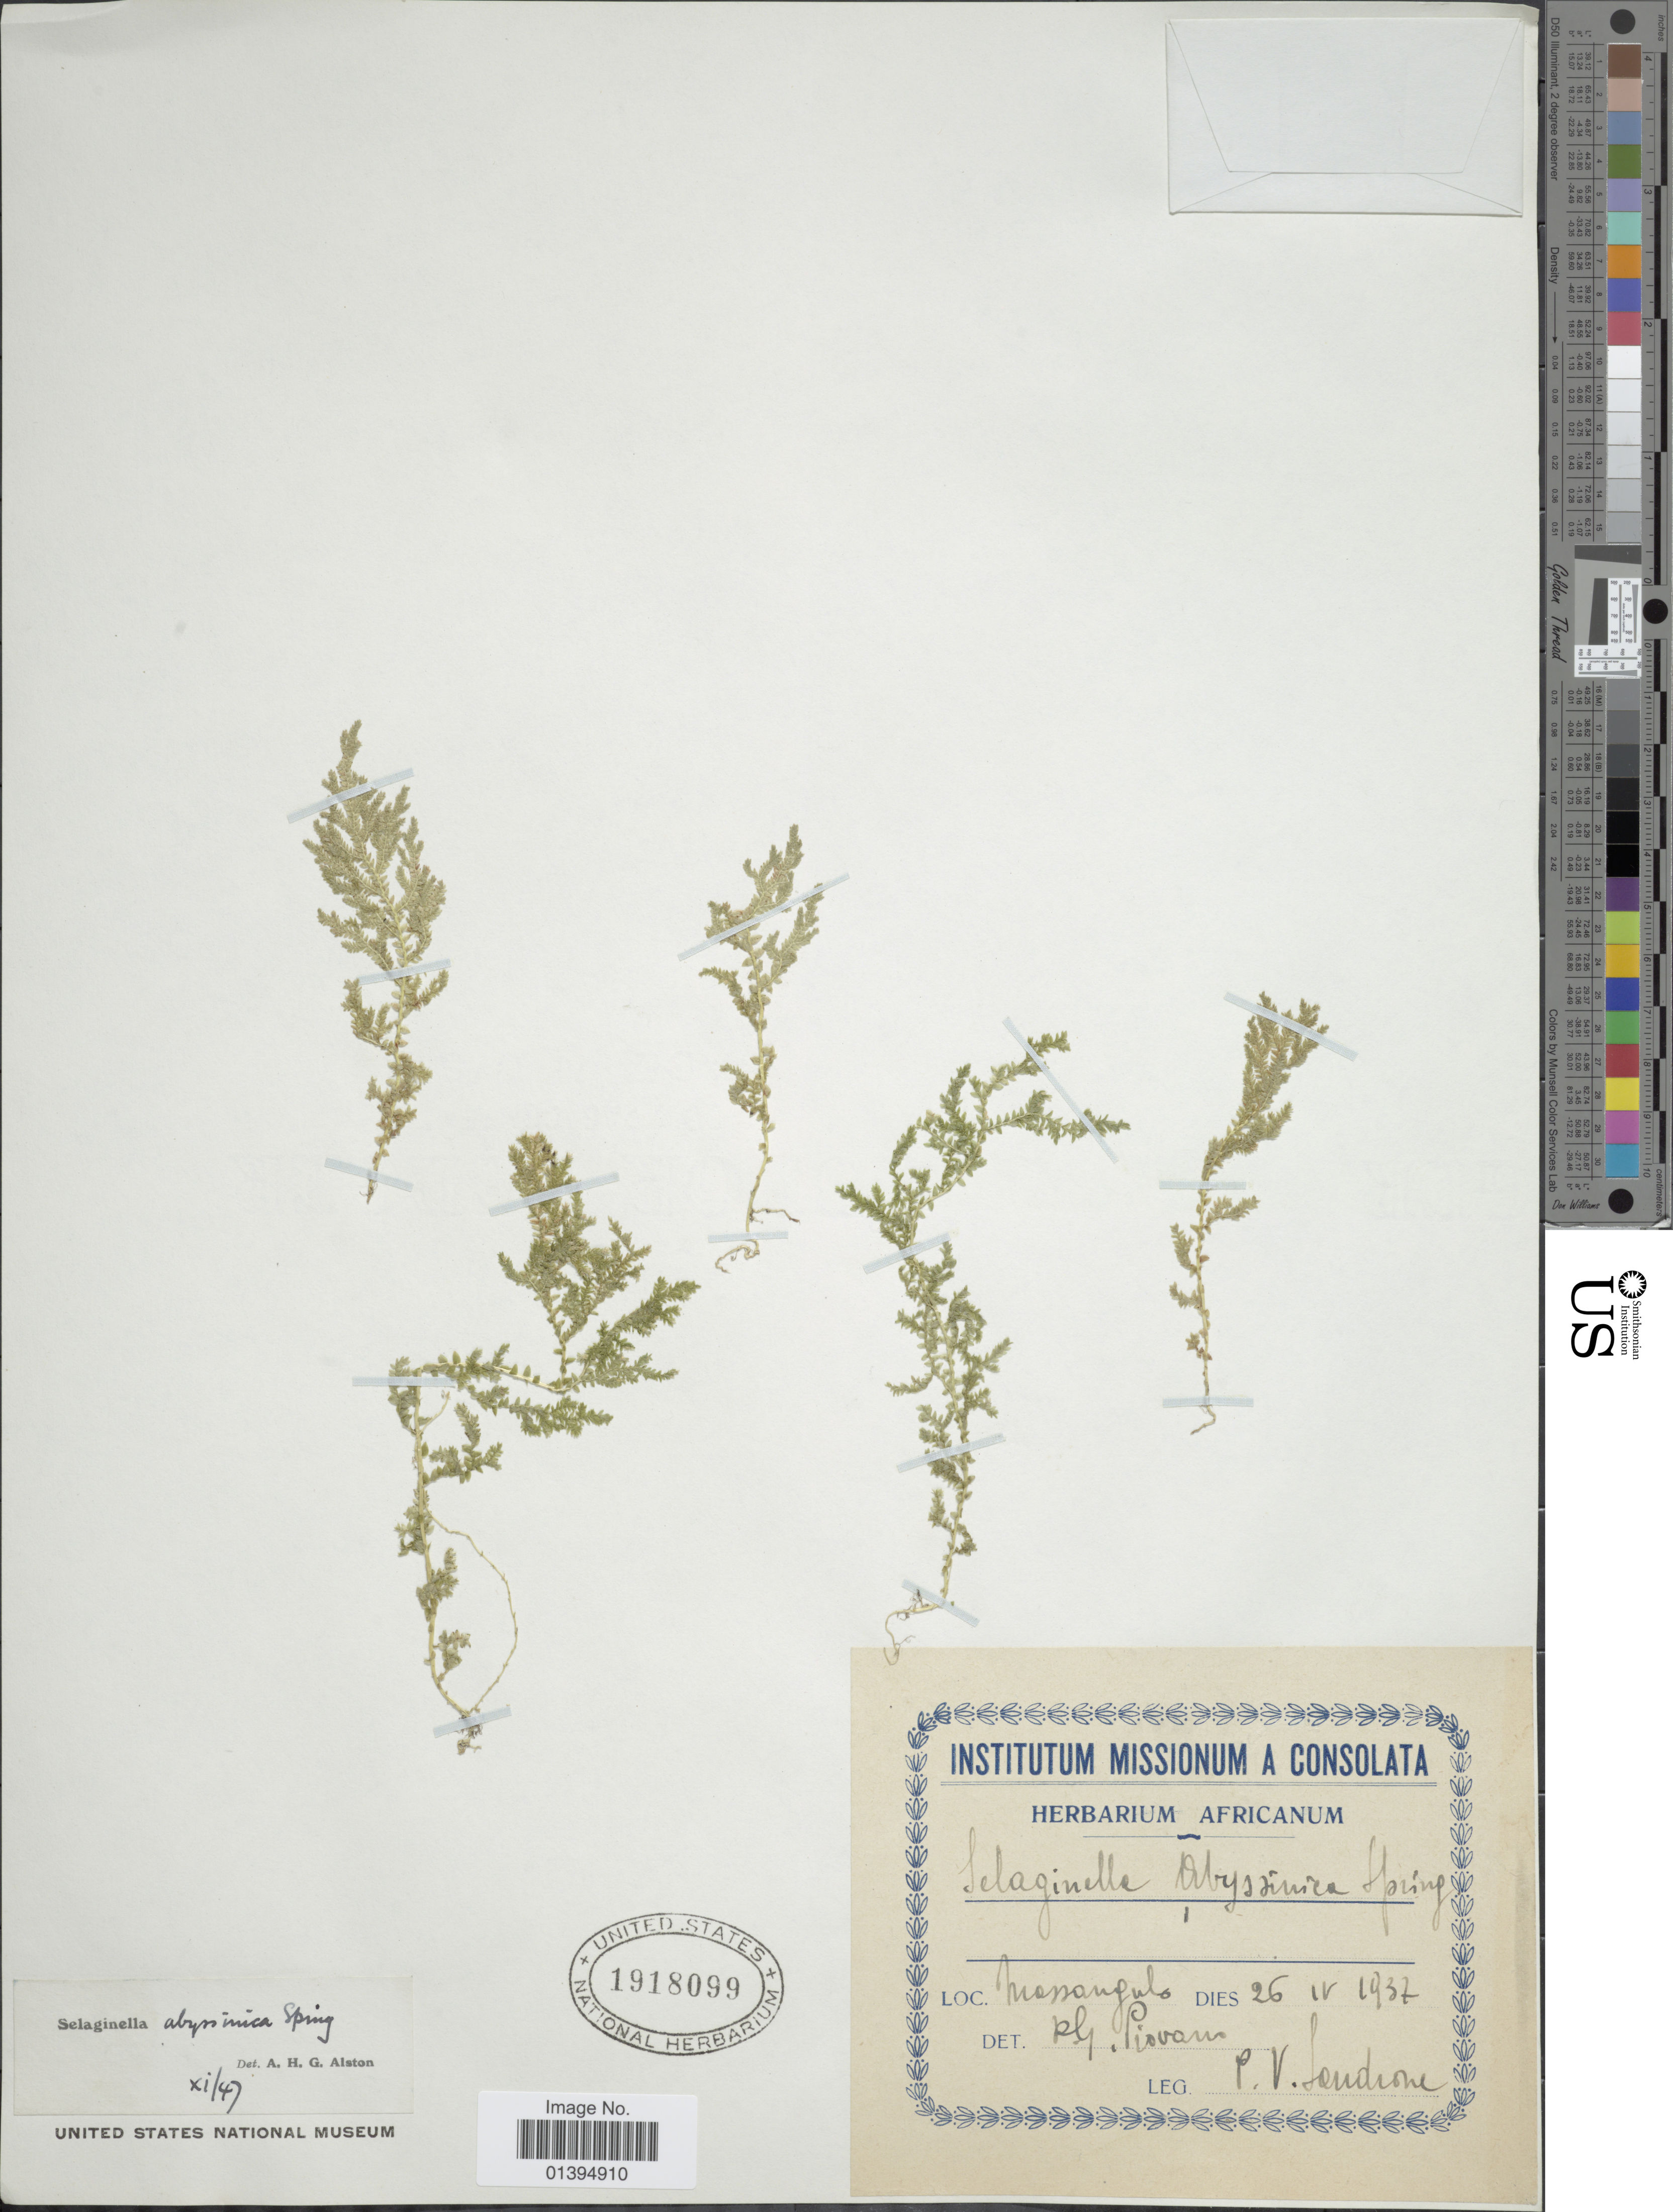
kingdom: Plantae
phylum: Tracheophyta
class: Lycopodiopsida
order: Selaginellales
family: Selaginellaceae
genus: Selaginella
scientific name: Selaginella abyssinica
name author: Spring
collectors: P. Sendrone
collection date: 1937-04-26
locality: Messangulo [interpreted]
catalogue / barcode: US 1918099